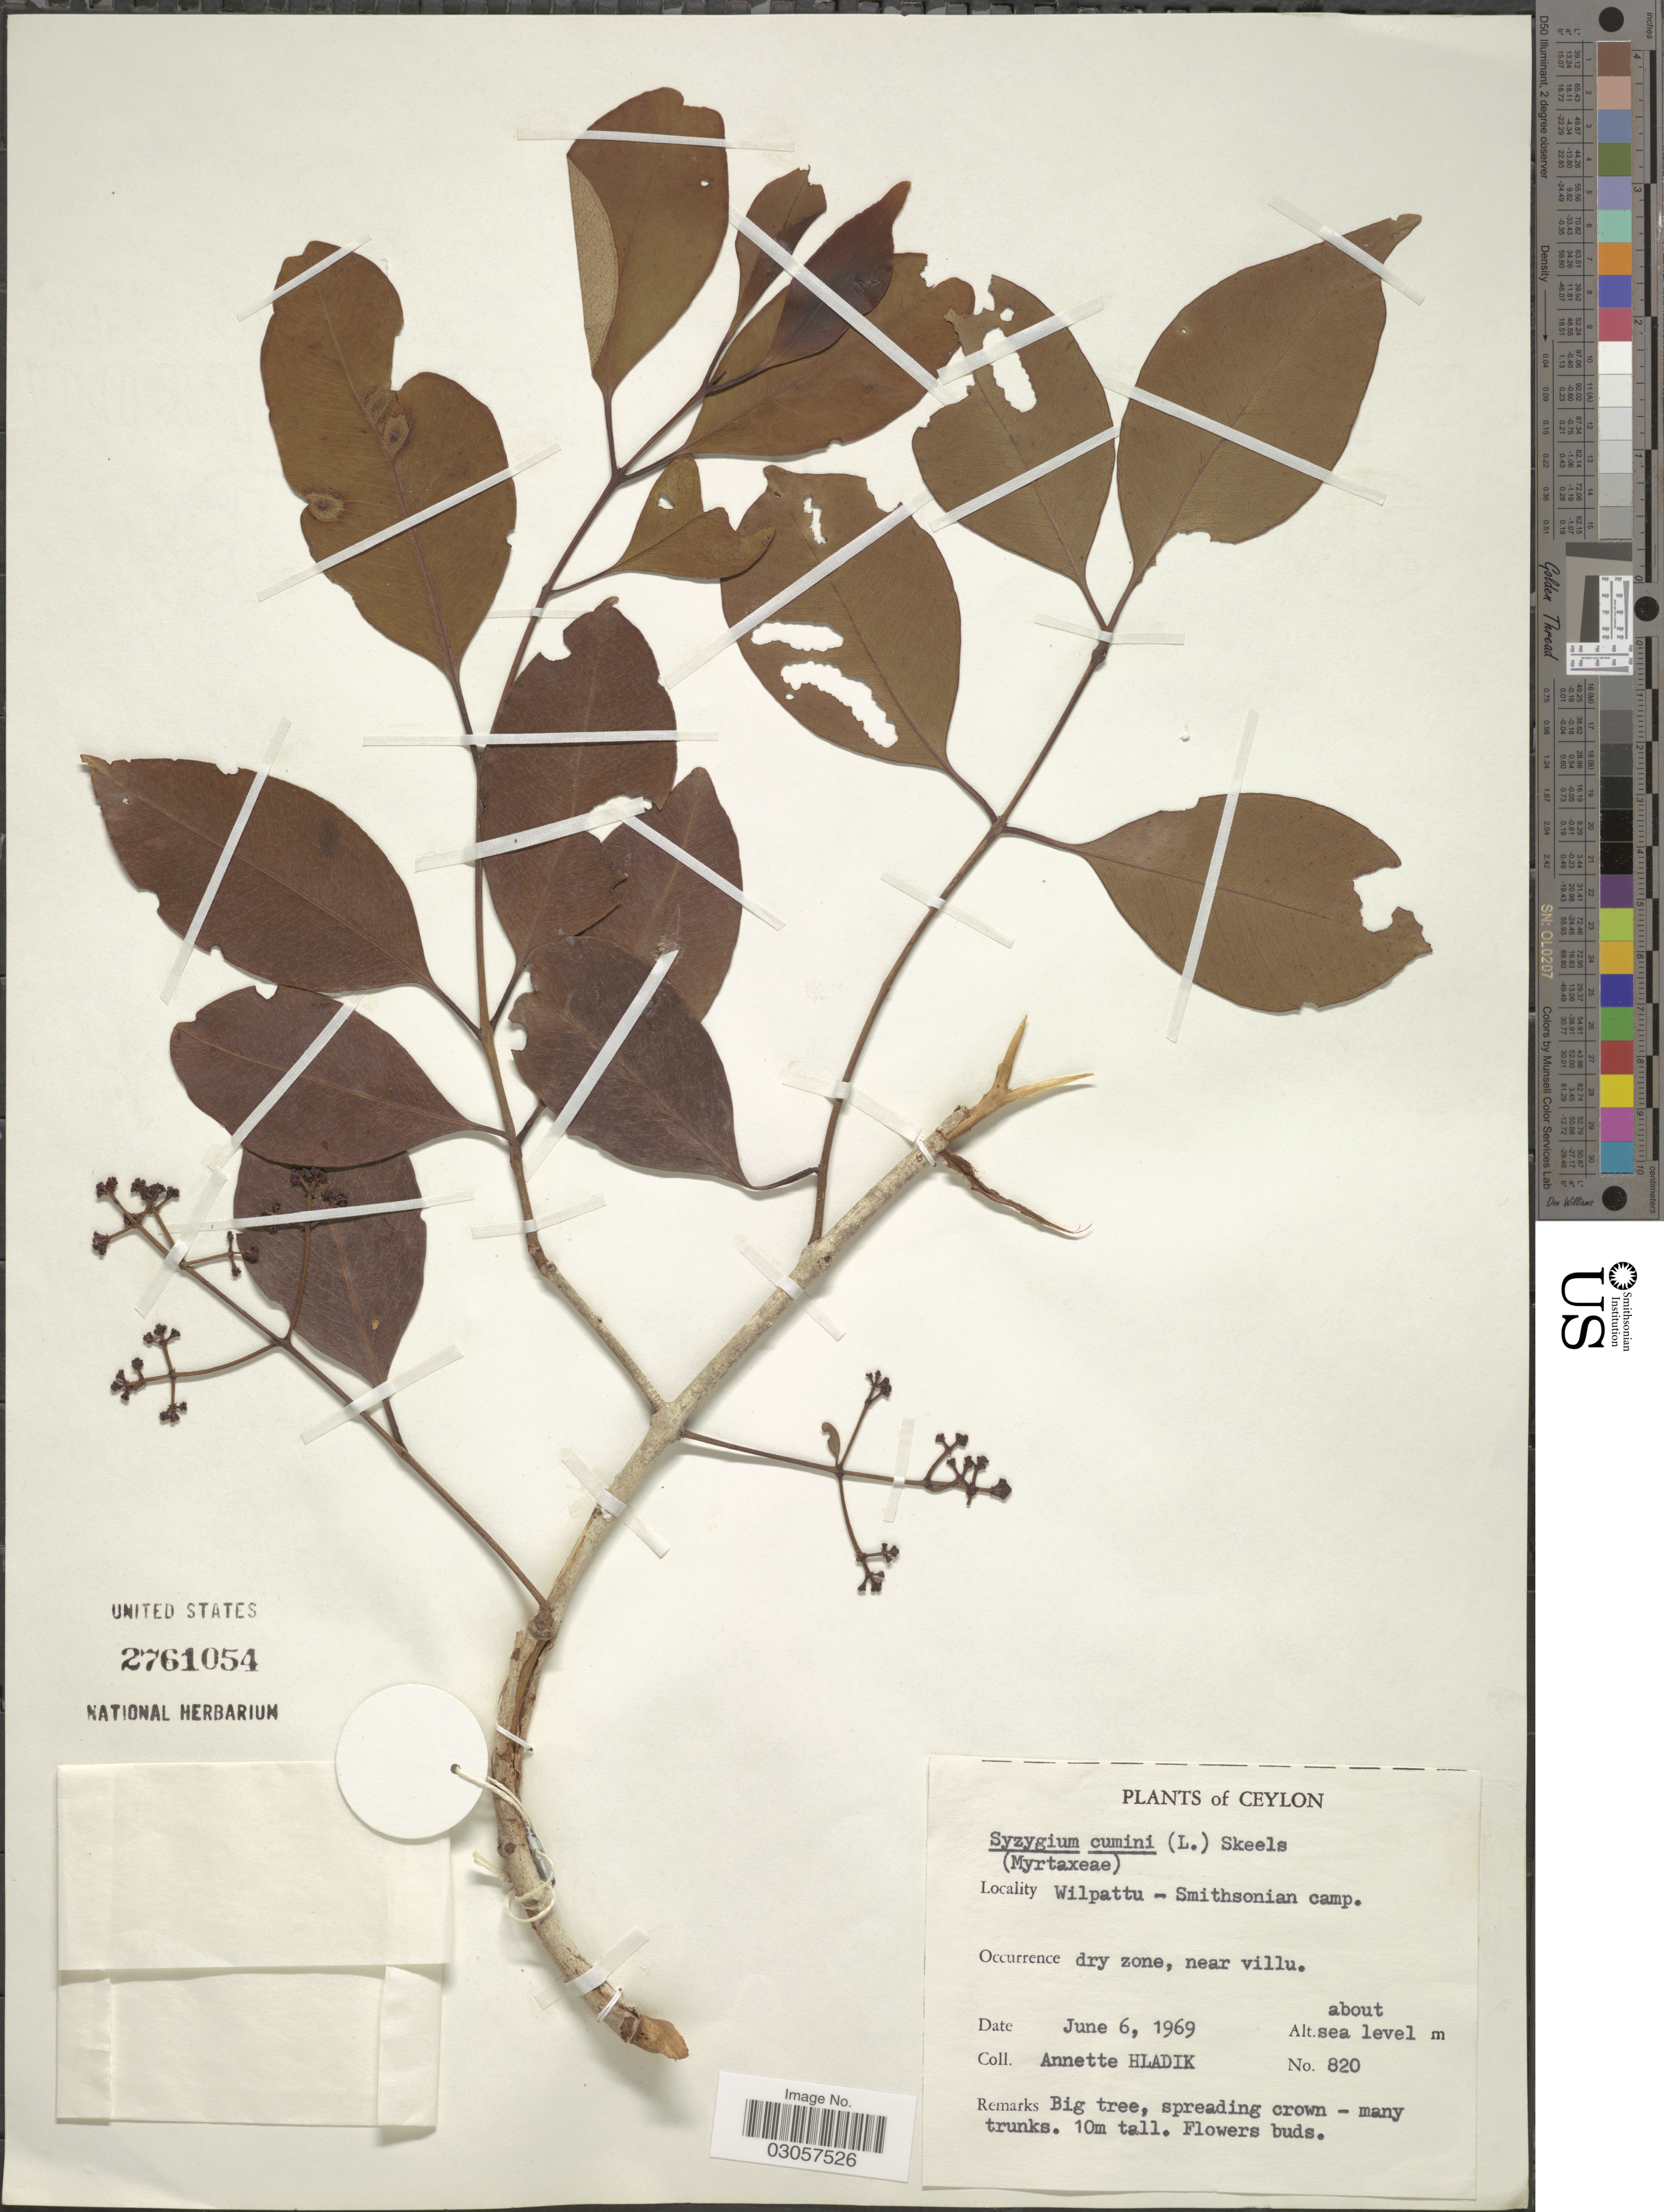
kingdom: Plantae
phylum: Tracheophyta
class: Magnoliopsida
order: Myrtales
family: Myrtaceae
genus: Syzygium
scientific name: Syzygium cumini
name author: (L.) Skeels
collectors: A. Hladik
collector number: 820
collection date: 1969-06-06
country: Sri Lanka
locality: Ceylon, Wilpattu - Smithsonian camp, dry zone, near villu.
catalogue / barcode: US 2761054